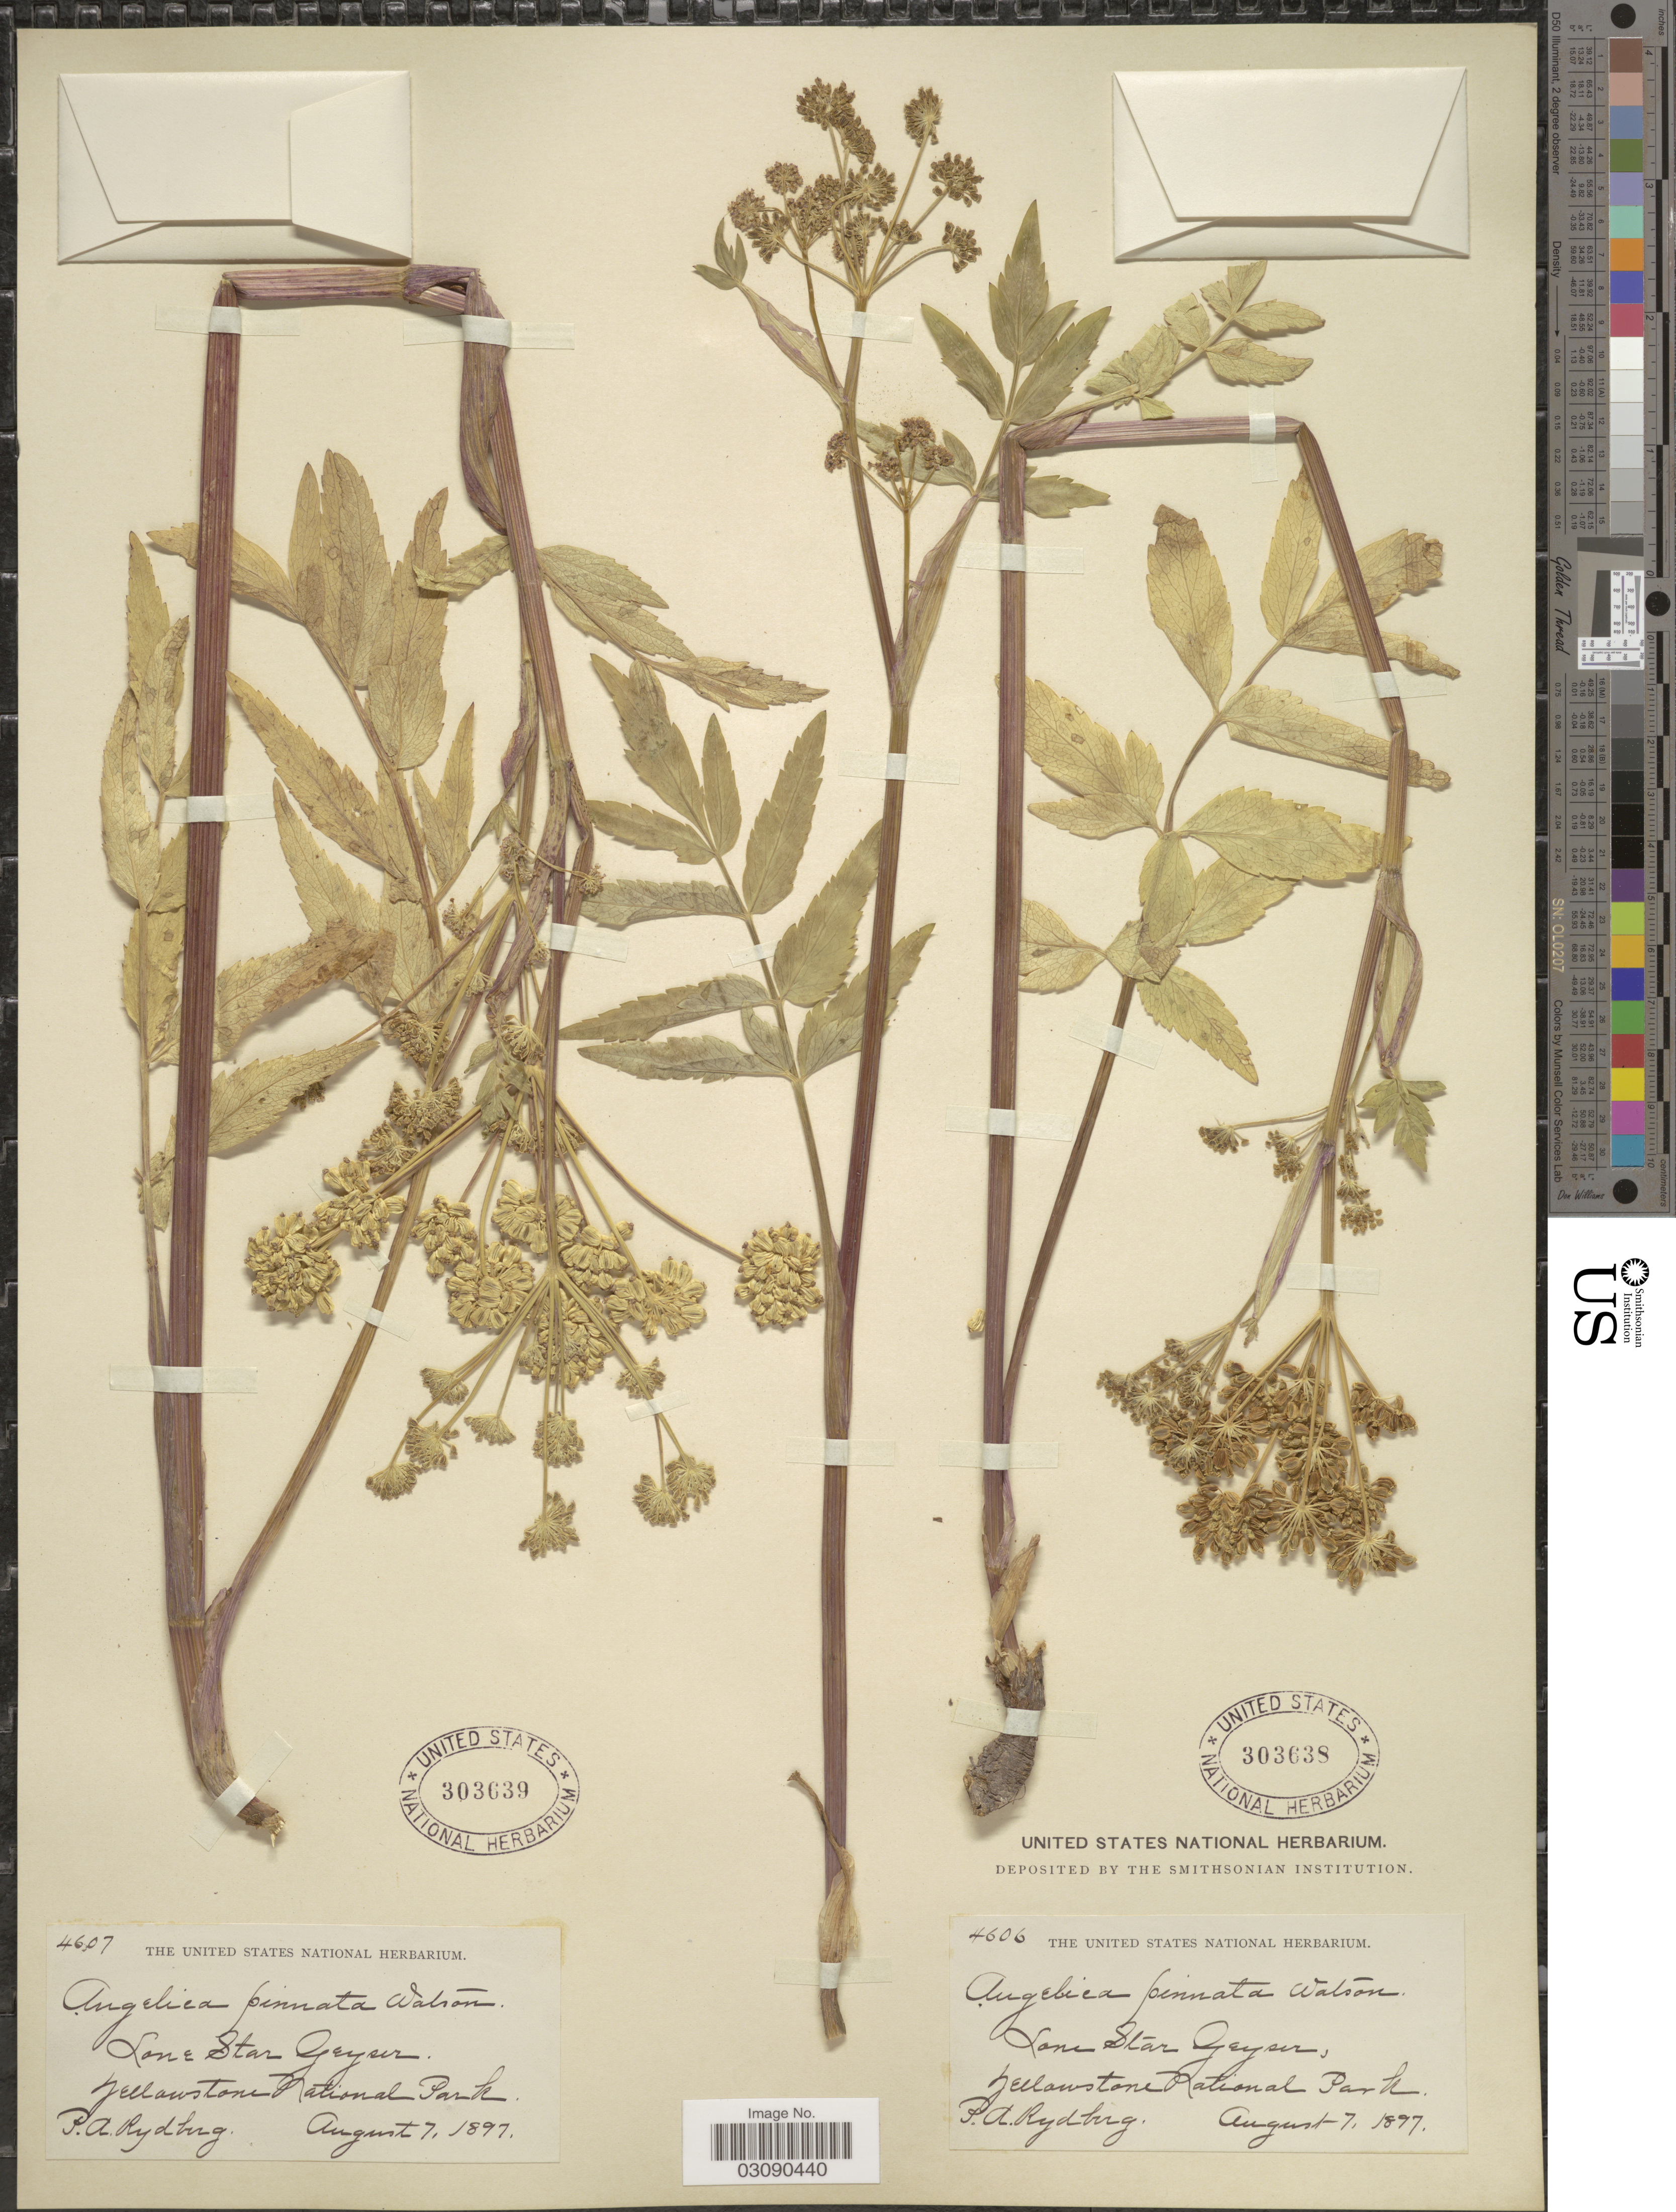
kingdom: Plantae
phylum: Tracheophyta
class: Magnoliopsida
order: Apiales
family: Apiaceae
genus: Angelica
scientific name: Angelica pinnata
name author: S. Watson in C. King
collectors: P. A. Rydberg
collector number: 4607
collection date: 1897-08-07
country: United States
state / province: Wyoming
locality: Lone Star Geyser, Yellowstone National Park.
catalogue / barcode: US 303639